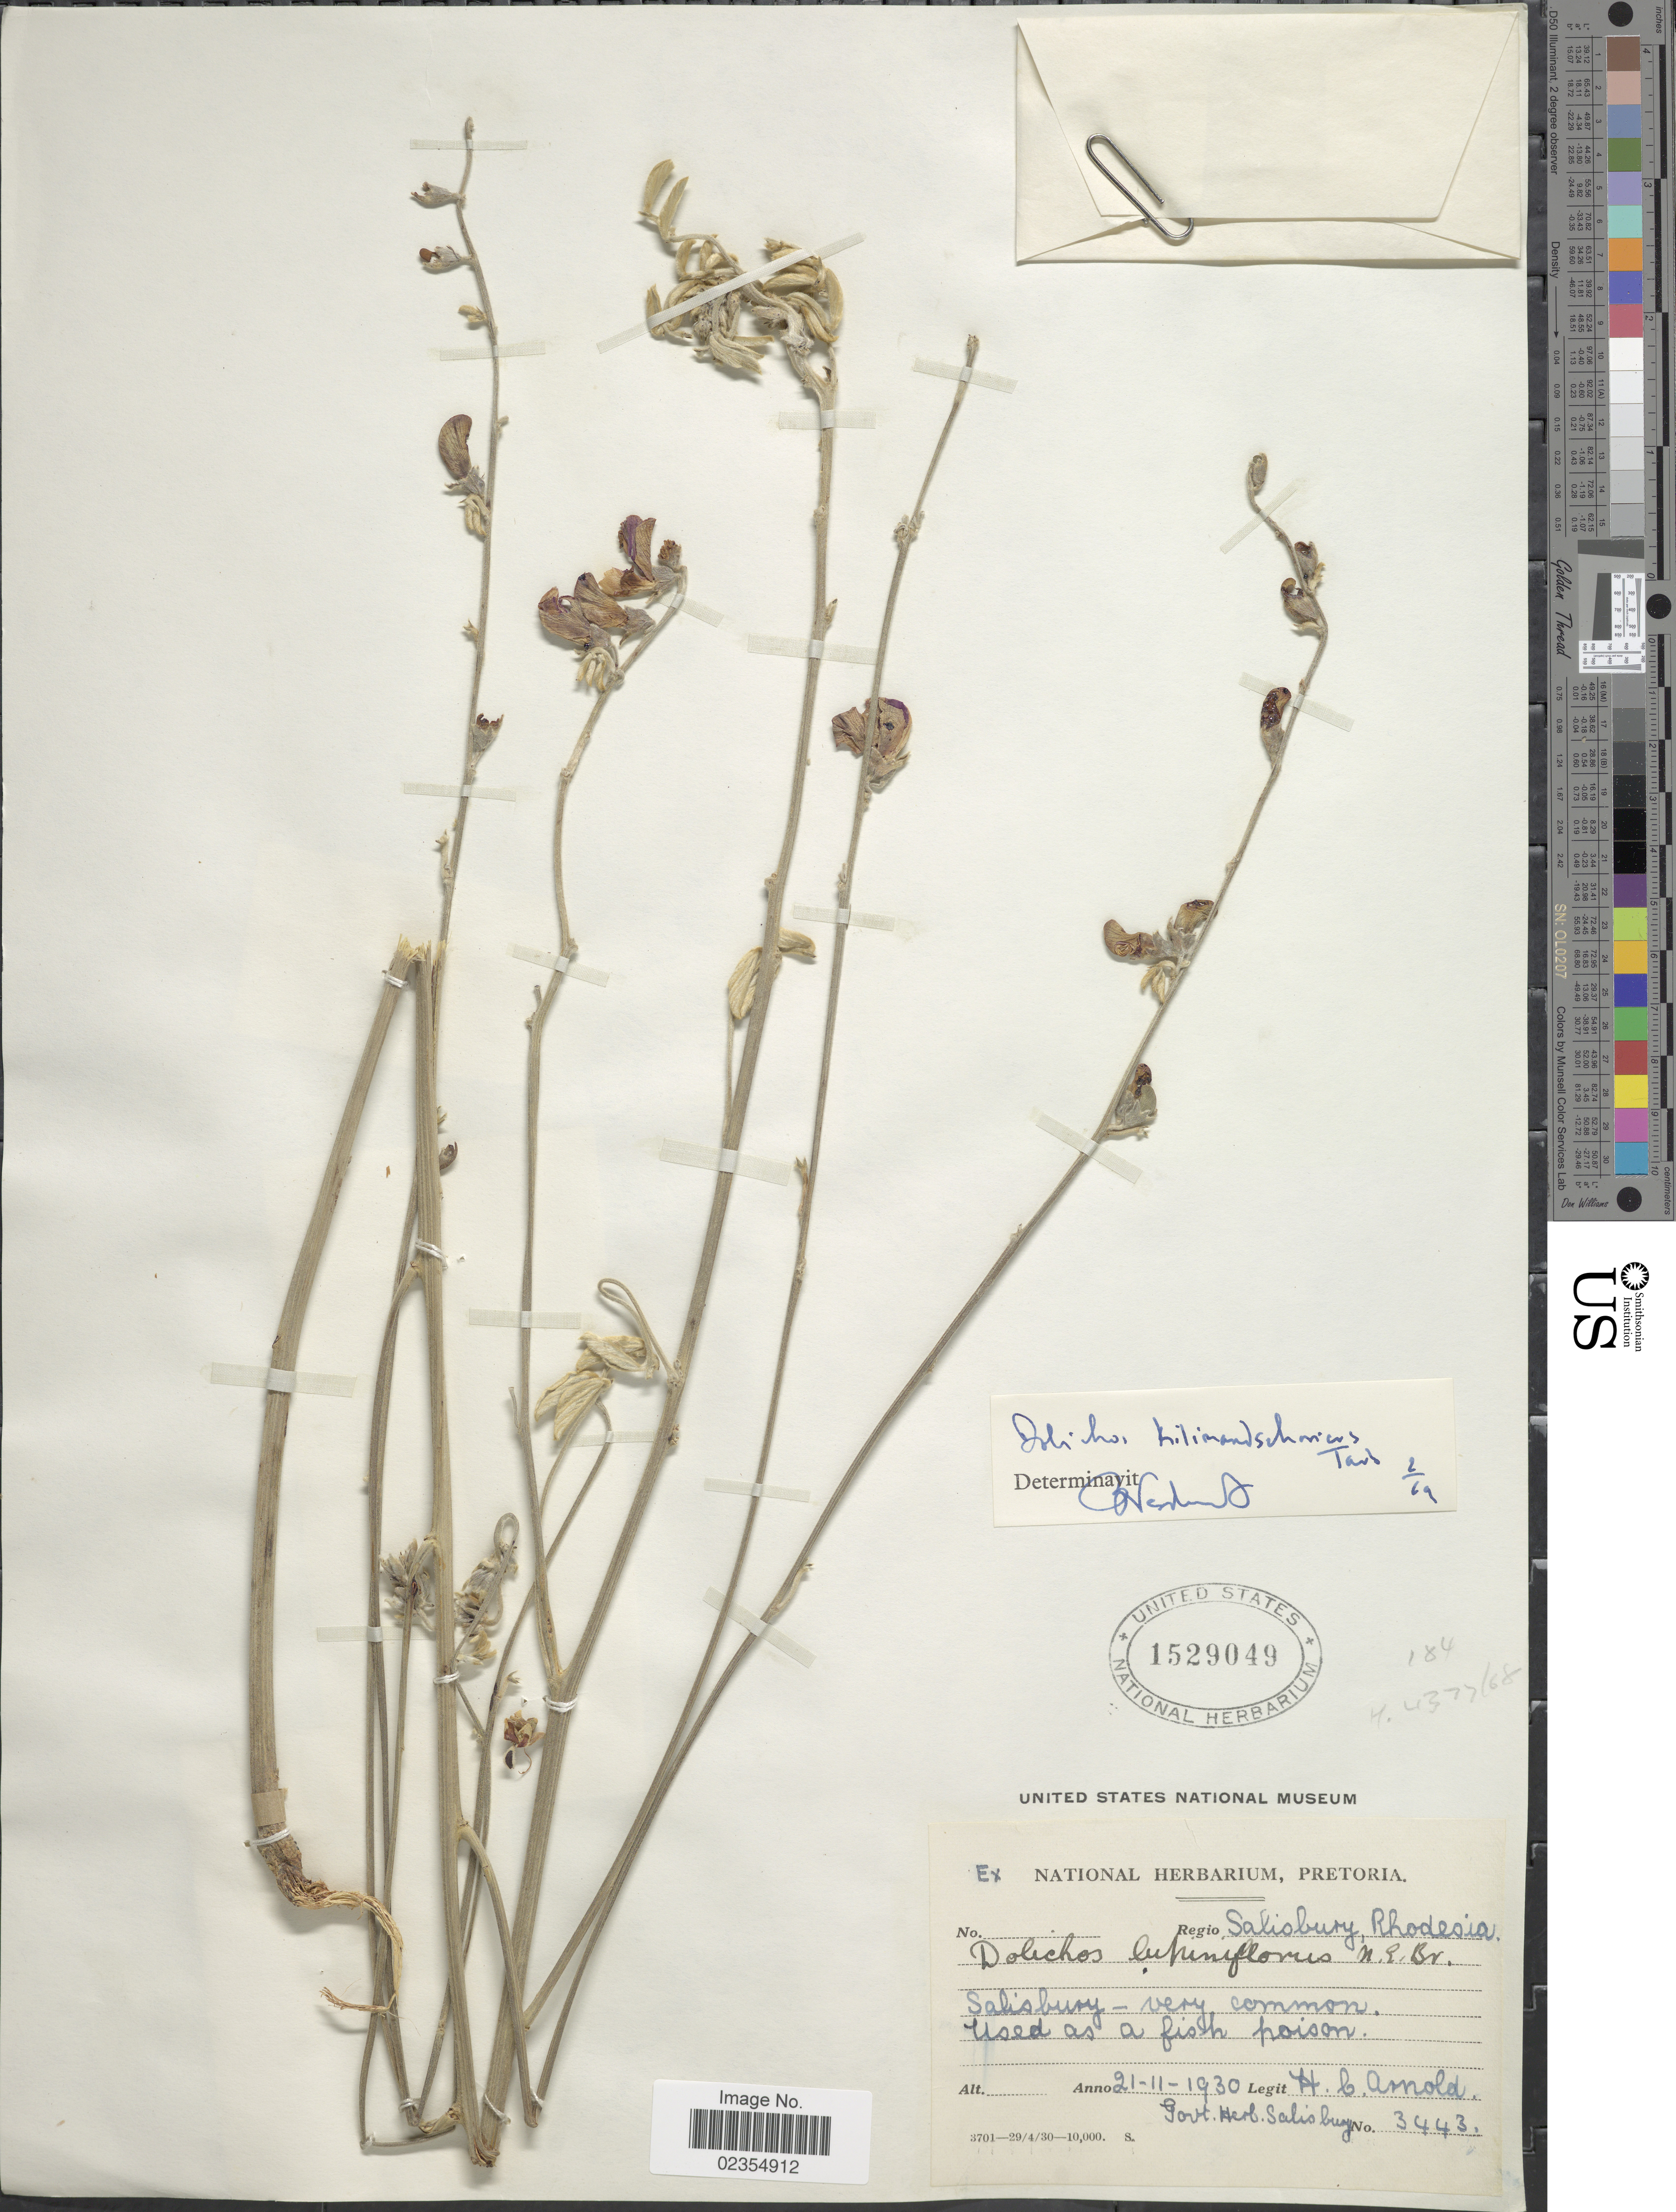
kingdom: Plantae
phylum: Tracheophyta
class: Magnoliopsida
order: Fabales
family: Fabaceae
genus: Dolichos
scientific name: Dolichos kilimandscharicus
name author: Taub.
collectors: H. Arnold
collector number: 3443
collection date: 1930-11-21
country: Zimbabwe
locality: Salisbury, Rhodesia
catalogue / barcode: US 1529049